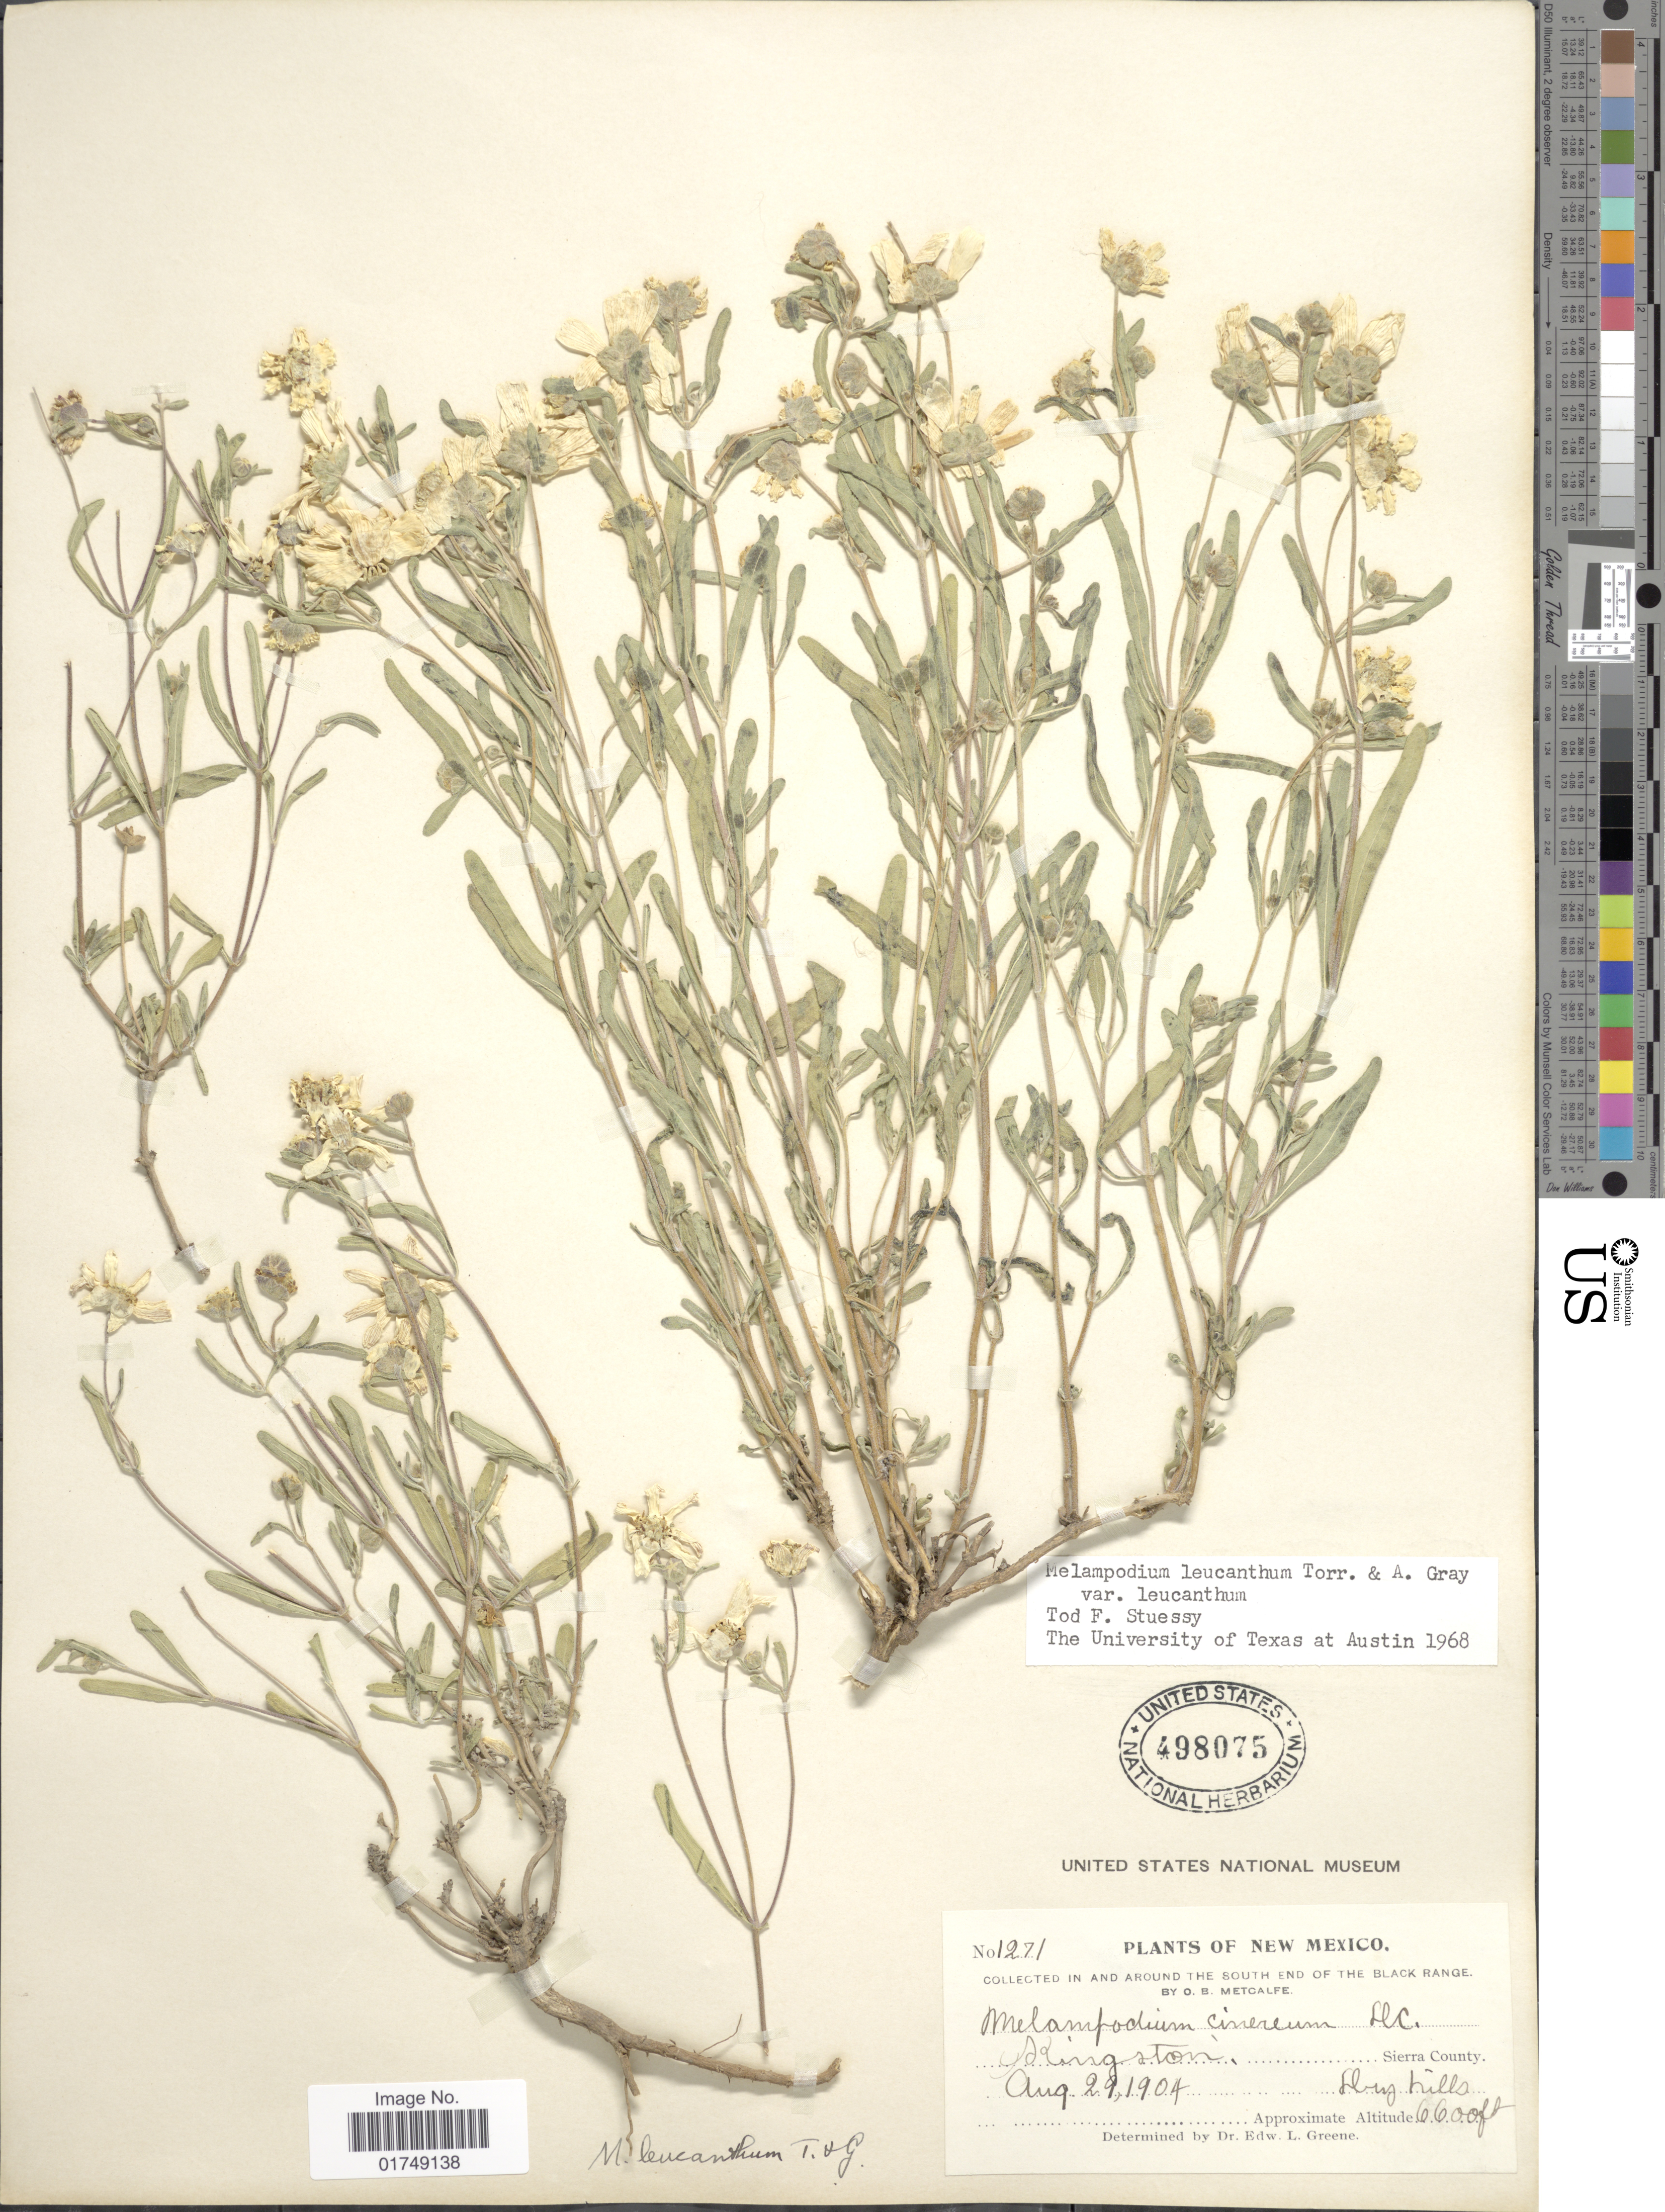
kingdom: Plantae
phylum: Tracheophyta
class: Magnoliopsida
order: Asterales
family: Asteraceae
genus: Melampodium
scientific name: Melampodium leucanthum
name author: Torr. & A. Gray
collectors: O. B. Metcalfe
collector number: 1271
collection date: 1904-08-29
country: United States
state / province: New Mexico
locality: In and around the South end of the Black Range, Kingston, Sierra County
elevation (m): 2012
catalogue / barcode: US 498075